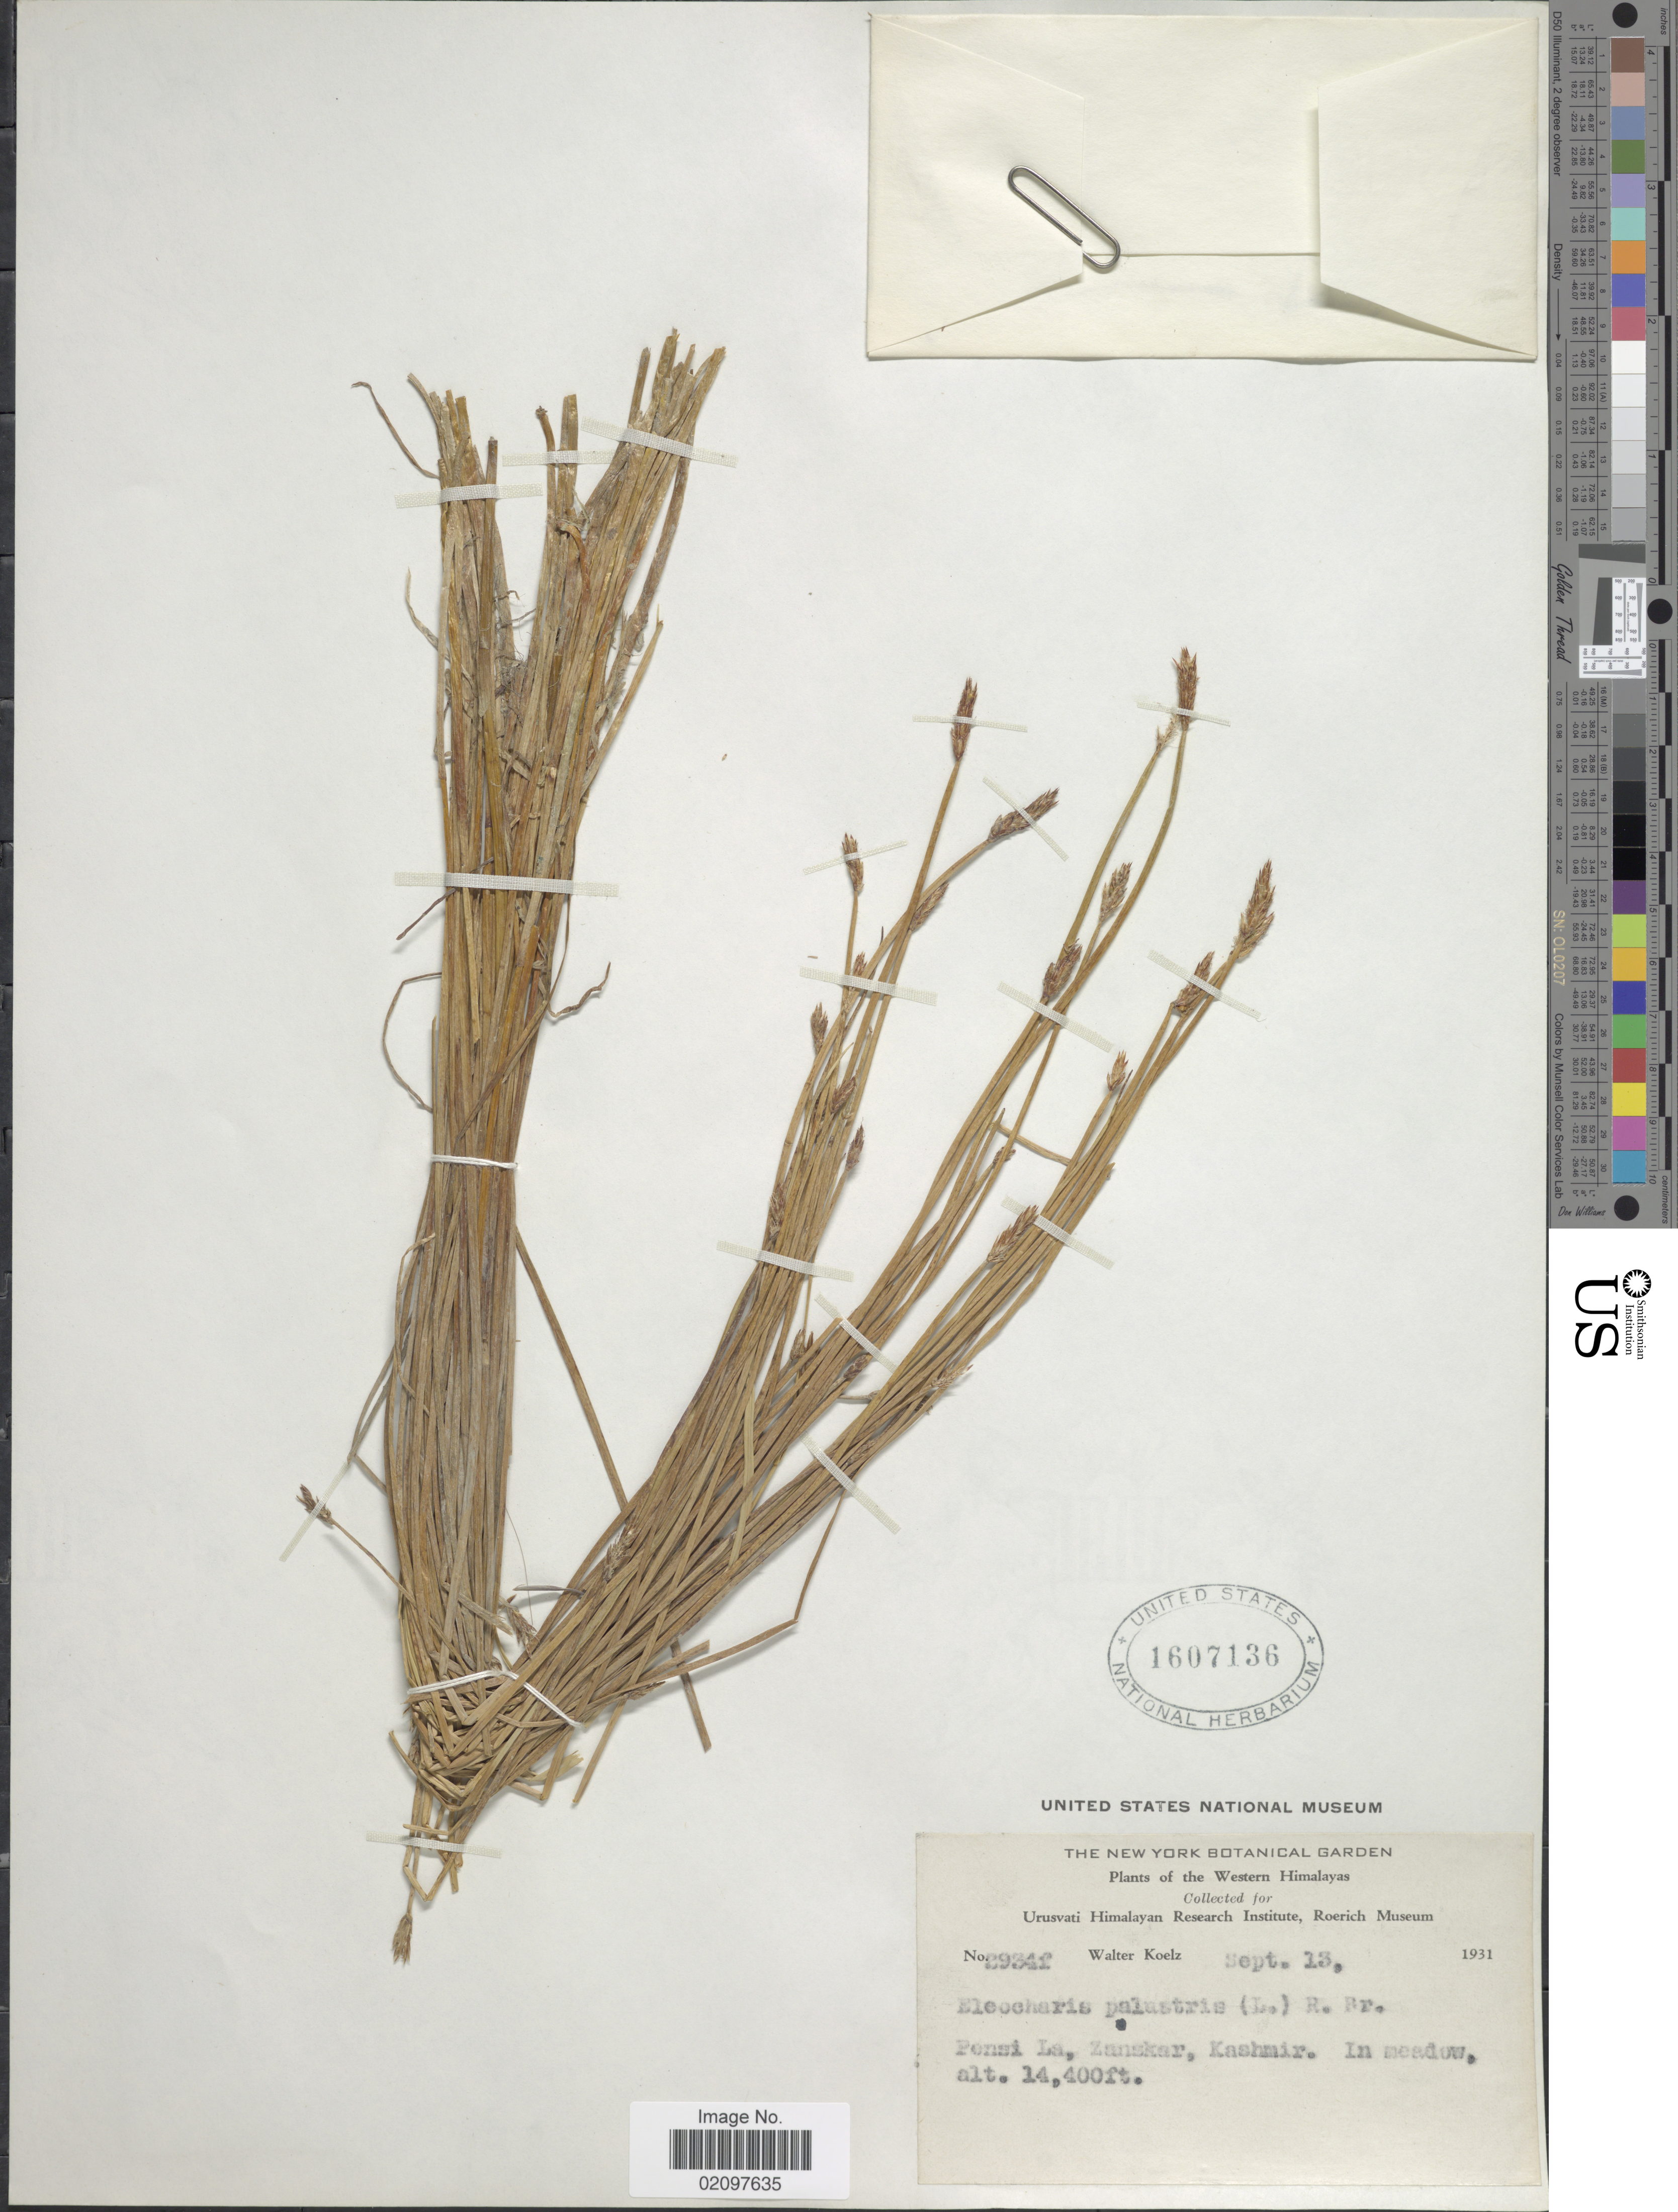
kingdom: Plantae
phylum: Tracheophyta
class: Liliopsida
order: Poales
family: Cyperaceae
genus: Eleocharis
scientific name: Eleocharis palustris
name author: (L.) Roem. & Schult.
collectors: W. N. Koelz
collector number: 2934f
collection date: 1931-09-13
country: India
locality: Western Himalayas, Pensi La, Zanskar, Kasgmir. In meadow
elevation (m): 4389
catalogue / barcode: US 1607136